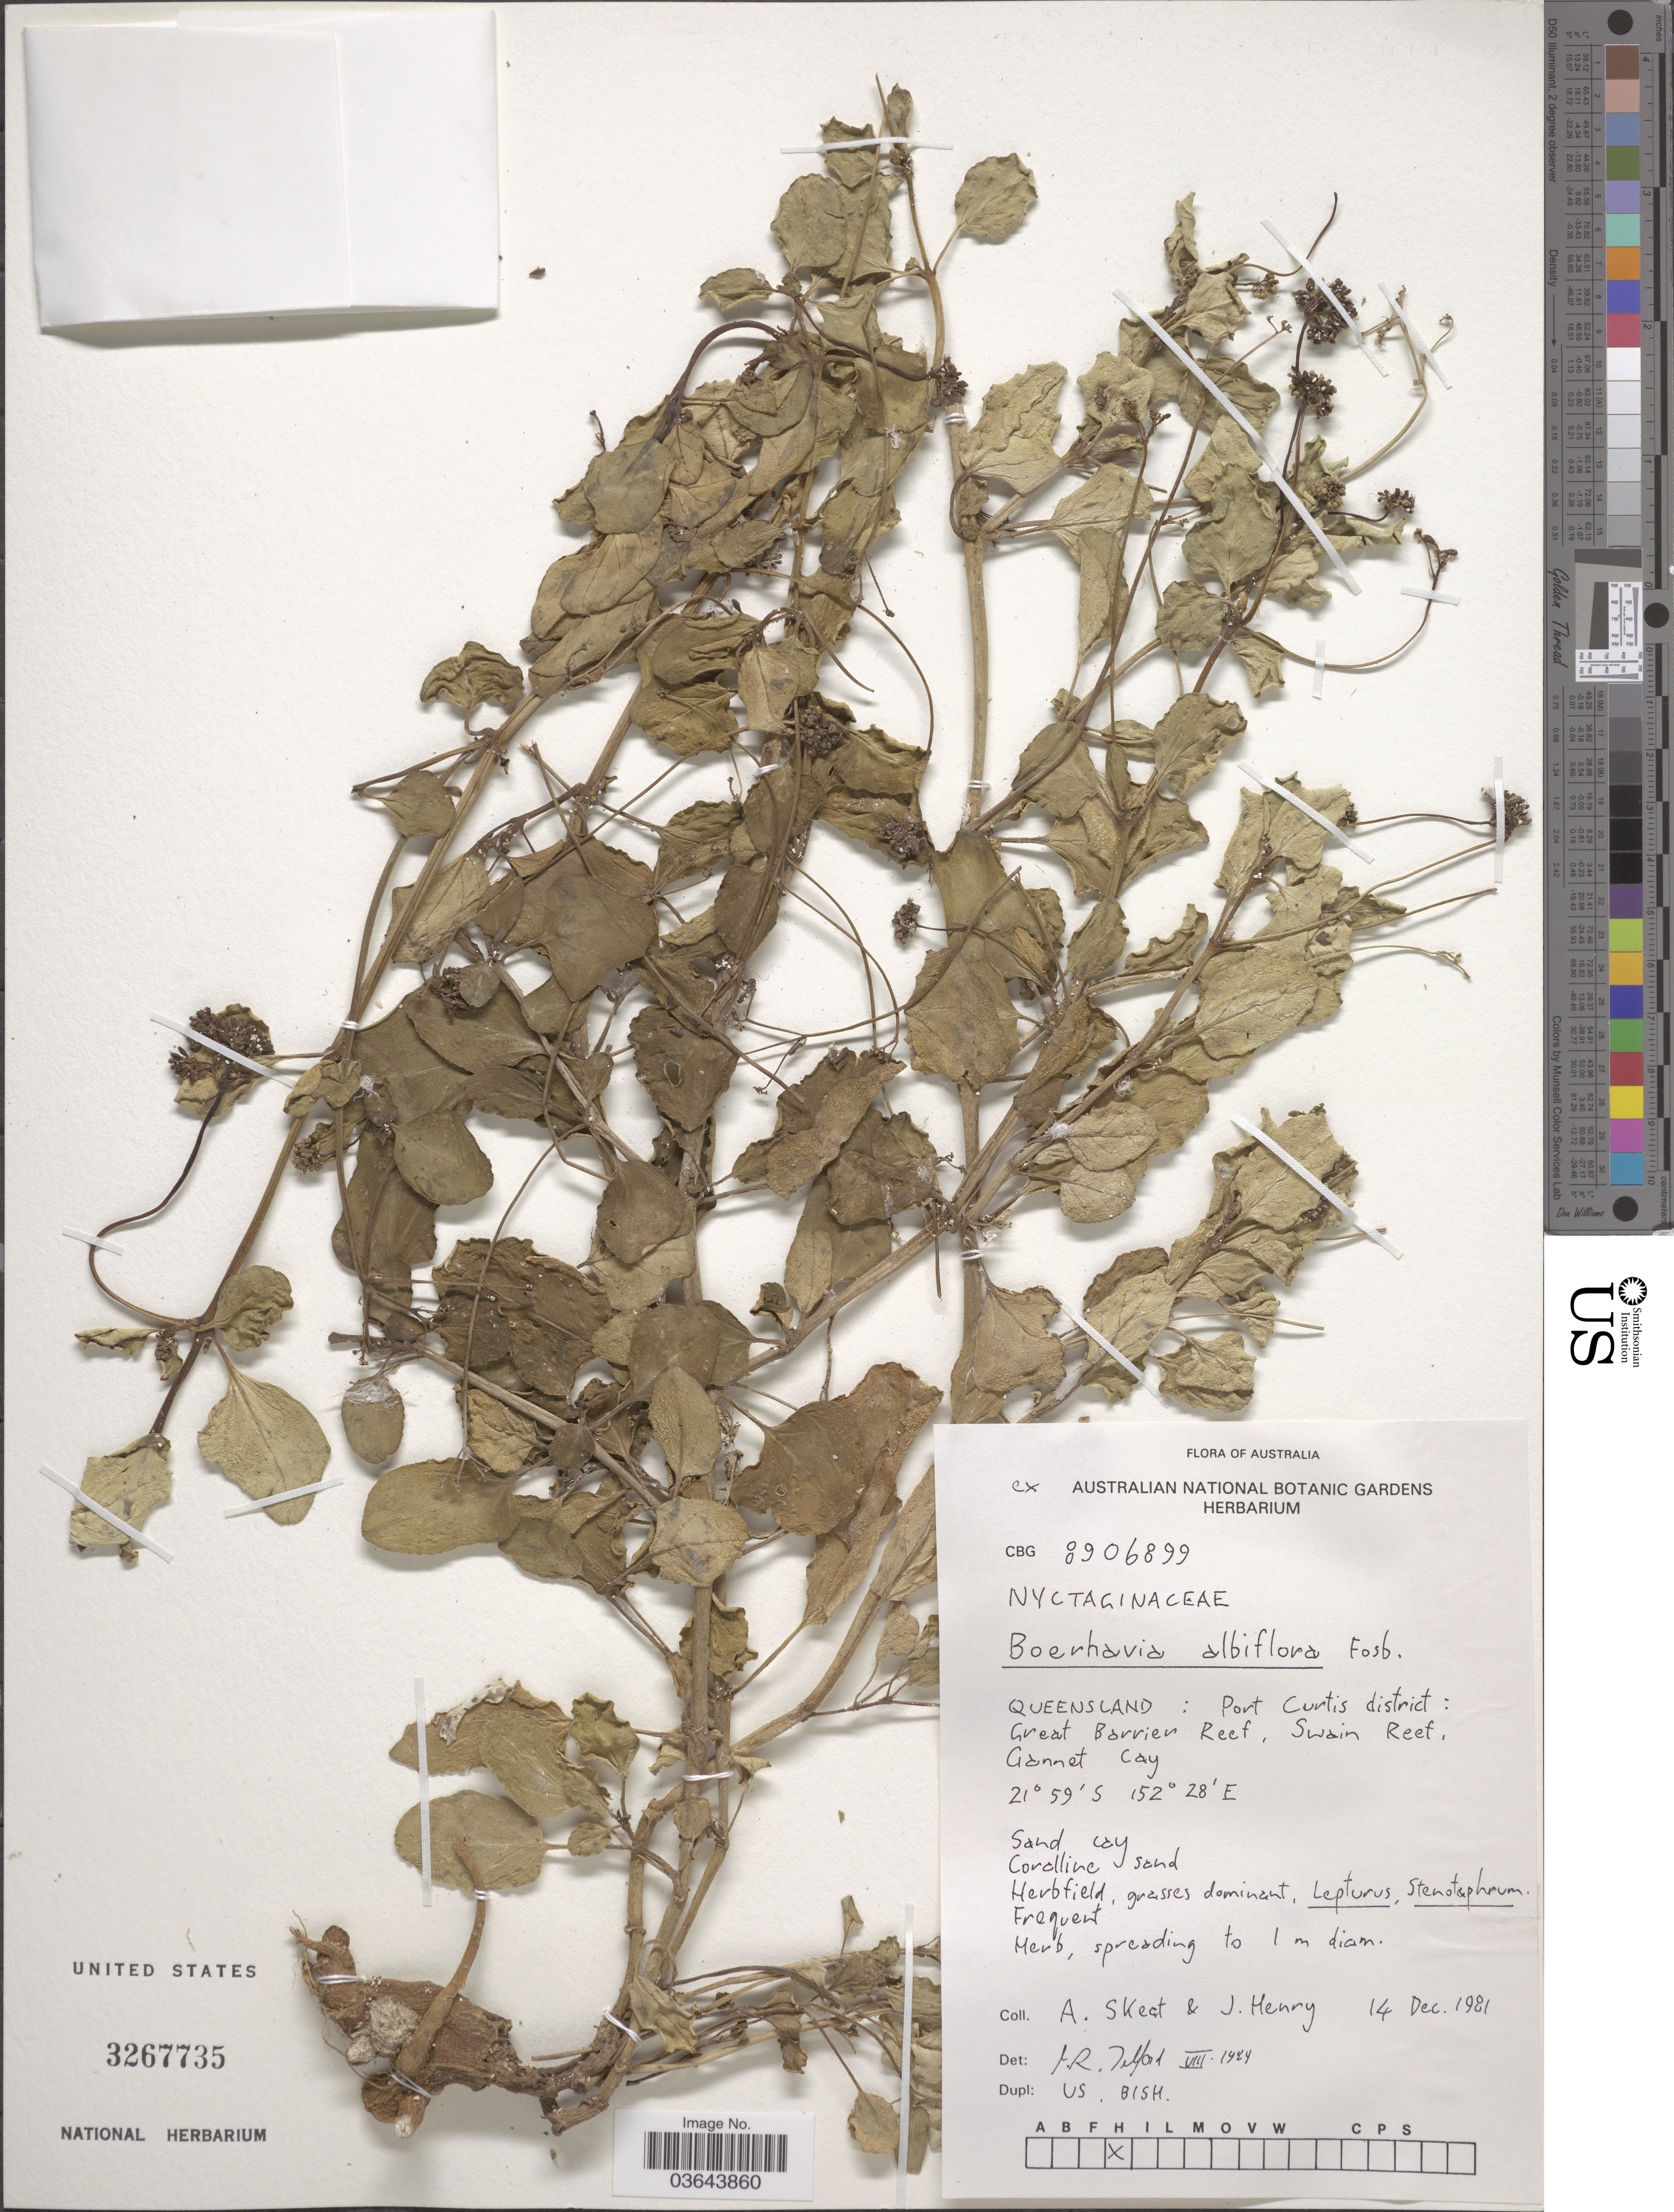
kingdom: Plantae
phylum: Tracheophyta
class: Magnoliopsida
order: Caryophyllales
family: Nyctaginaceae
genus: Boerhavia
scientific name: Boerhavia albiflora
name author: Fosberg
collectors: A. Skeat & J. Henry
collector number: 8906899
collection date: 1981-12-14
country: Australia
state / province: Queensland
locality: Port Curtis district: Great Barrier Reef, Swain Reef, Gannet Cay.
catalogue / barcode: US 3267735